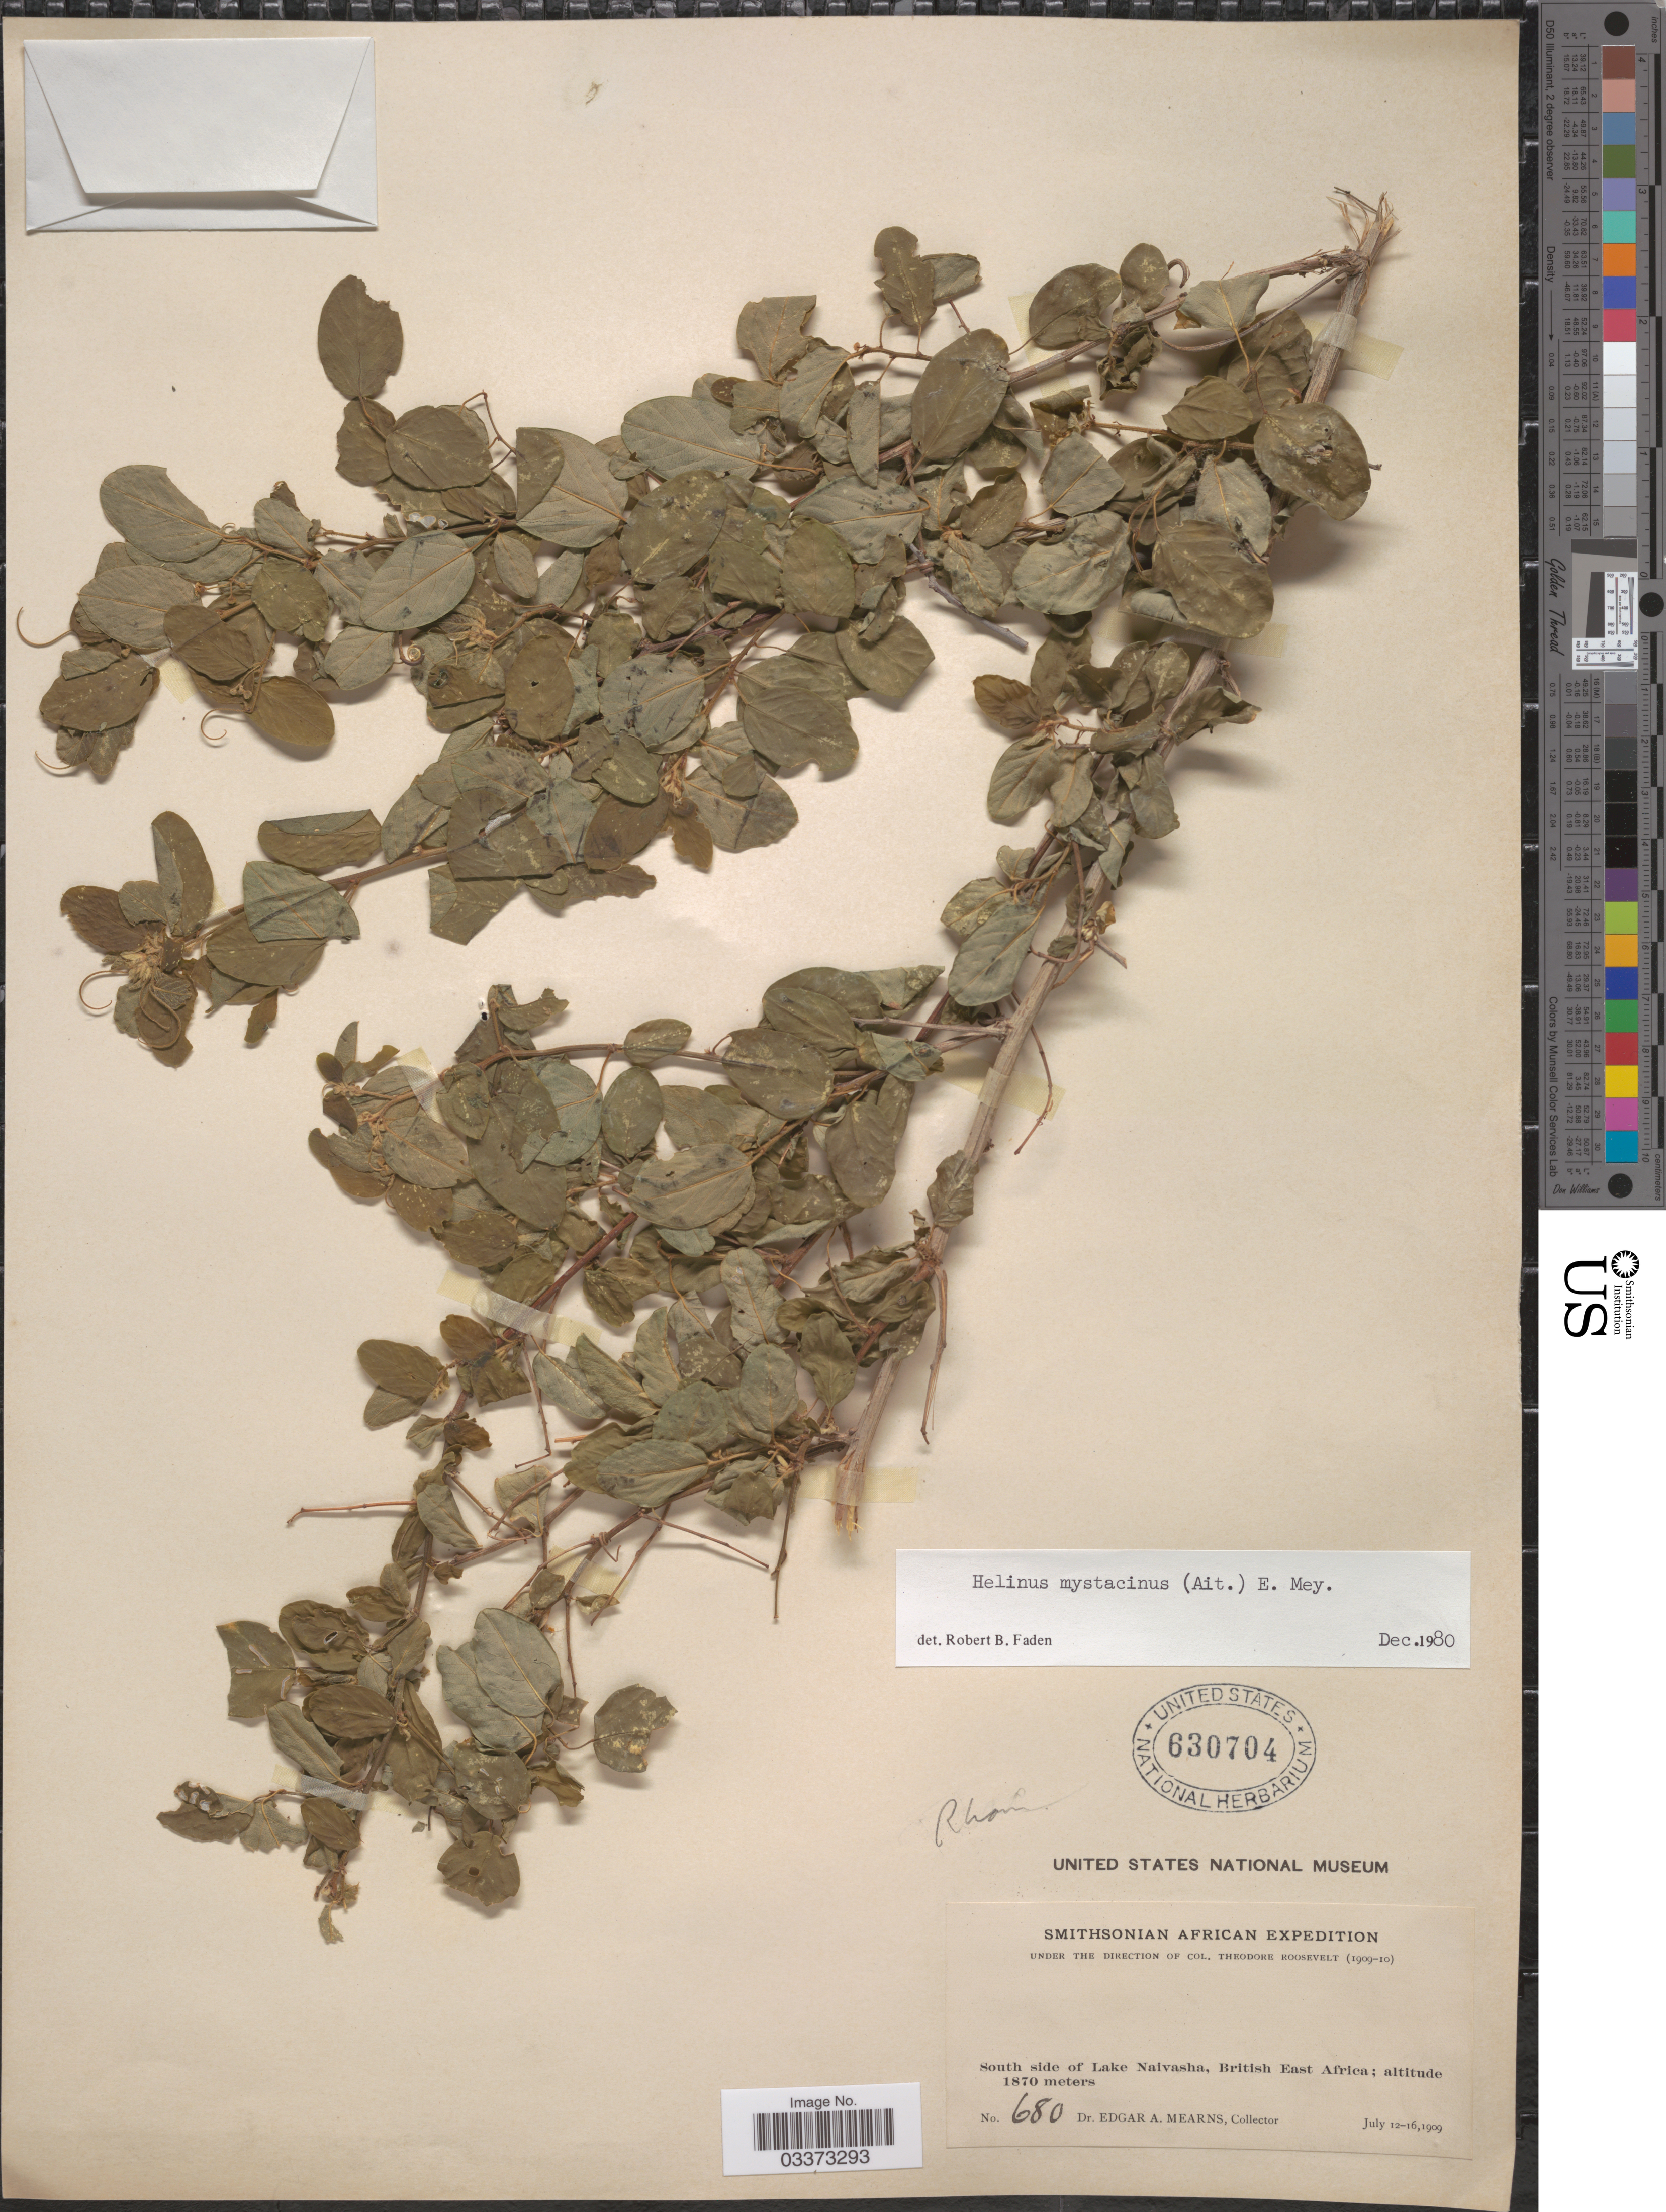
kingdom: Plantae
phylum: Tracheophyta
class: Magnoliopsida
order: Rosales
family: Rhamnaceae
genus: Helinus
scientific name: Helinus mystacinus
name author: (Aiton) E. Mey. ex Steud.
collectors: E. A. Mearns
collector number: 680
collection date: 1909-07-12/1909-07-16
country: Kenya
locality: South side of Lake Naivasha, British East Africa.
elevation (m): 1870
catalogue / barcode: US 630704